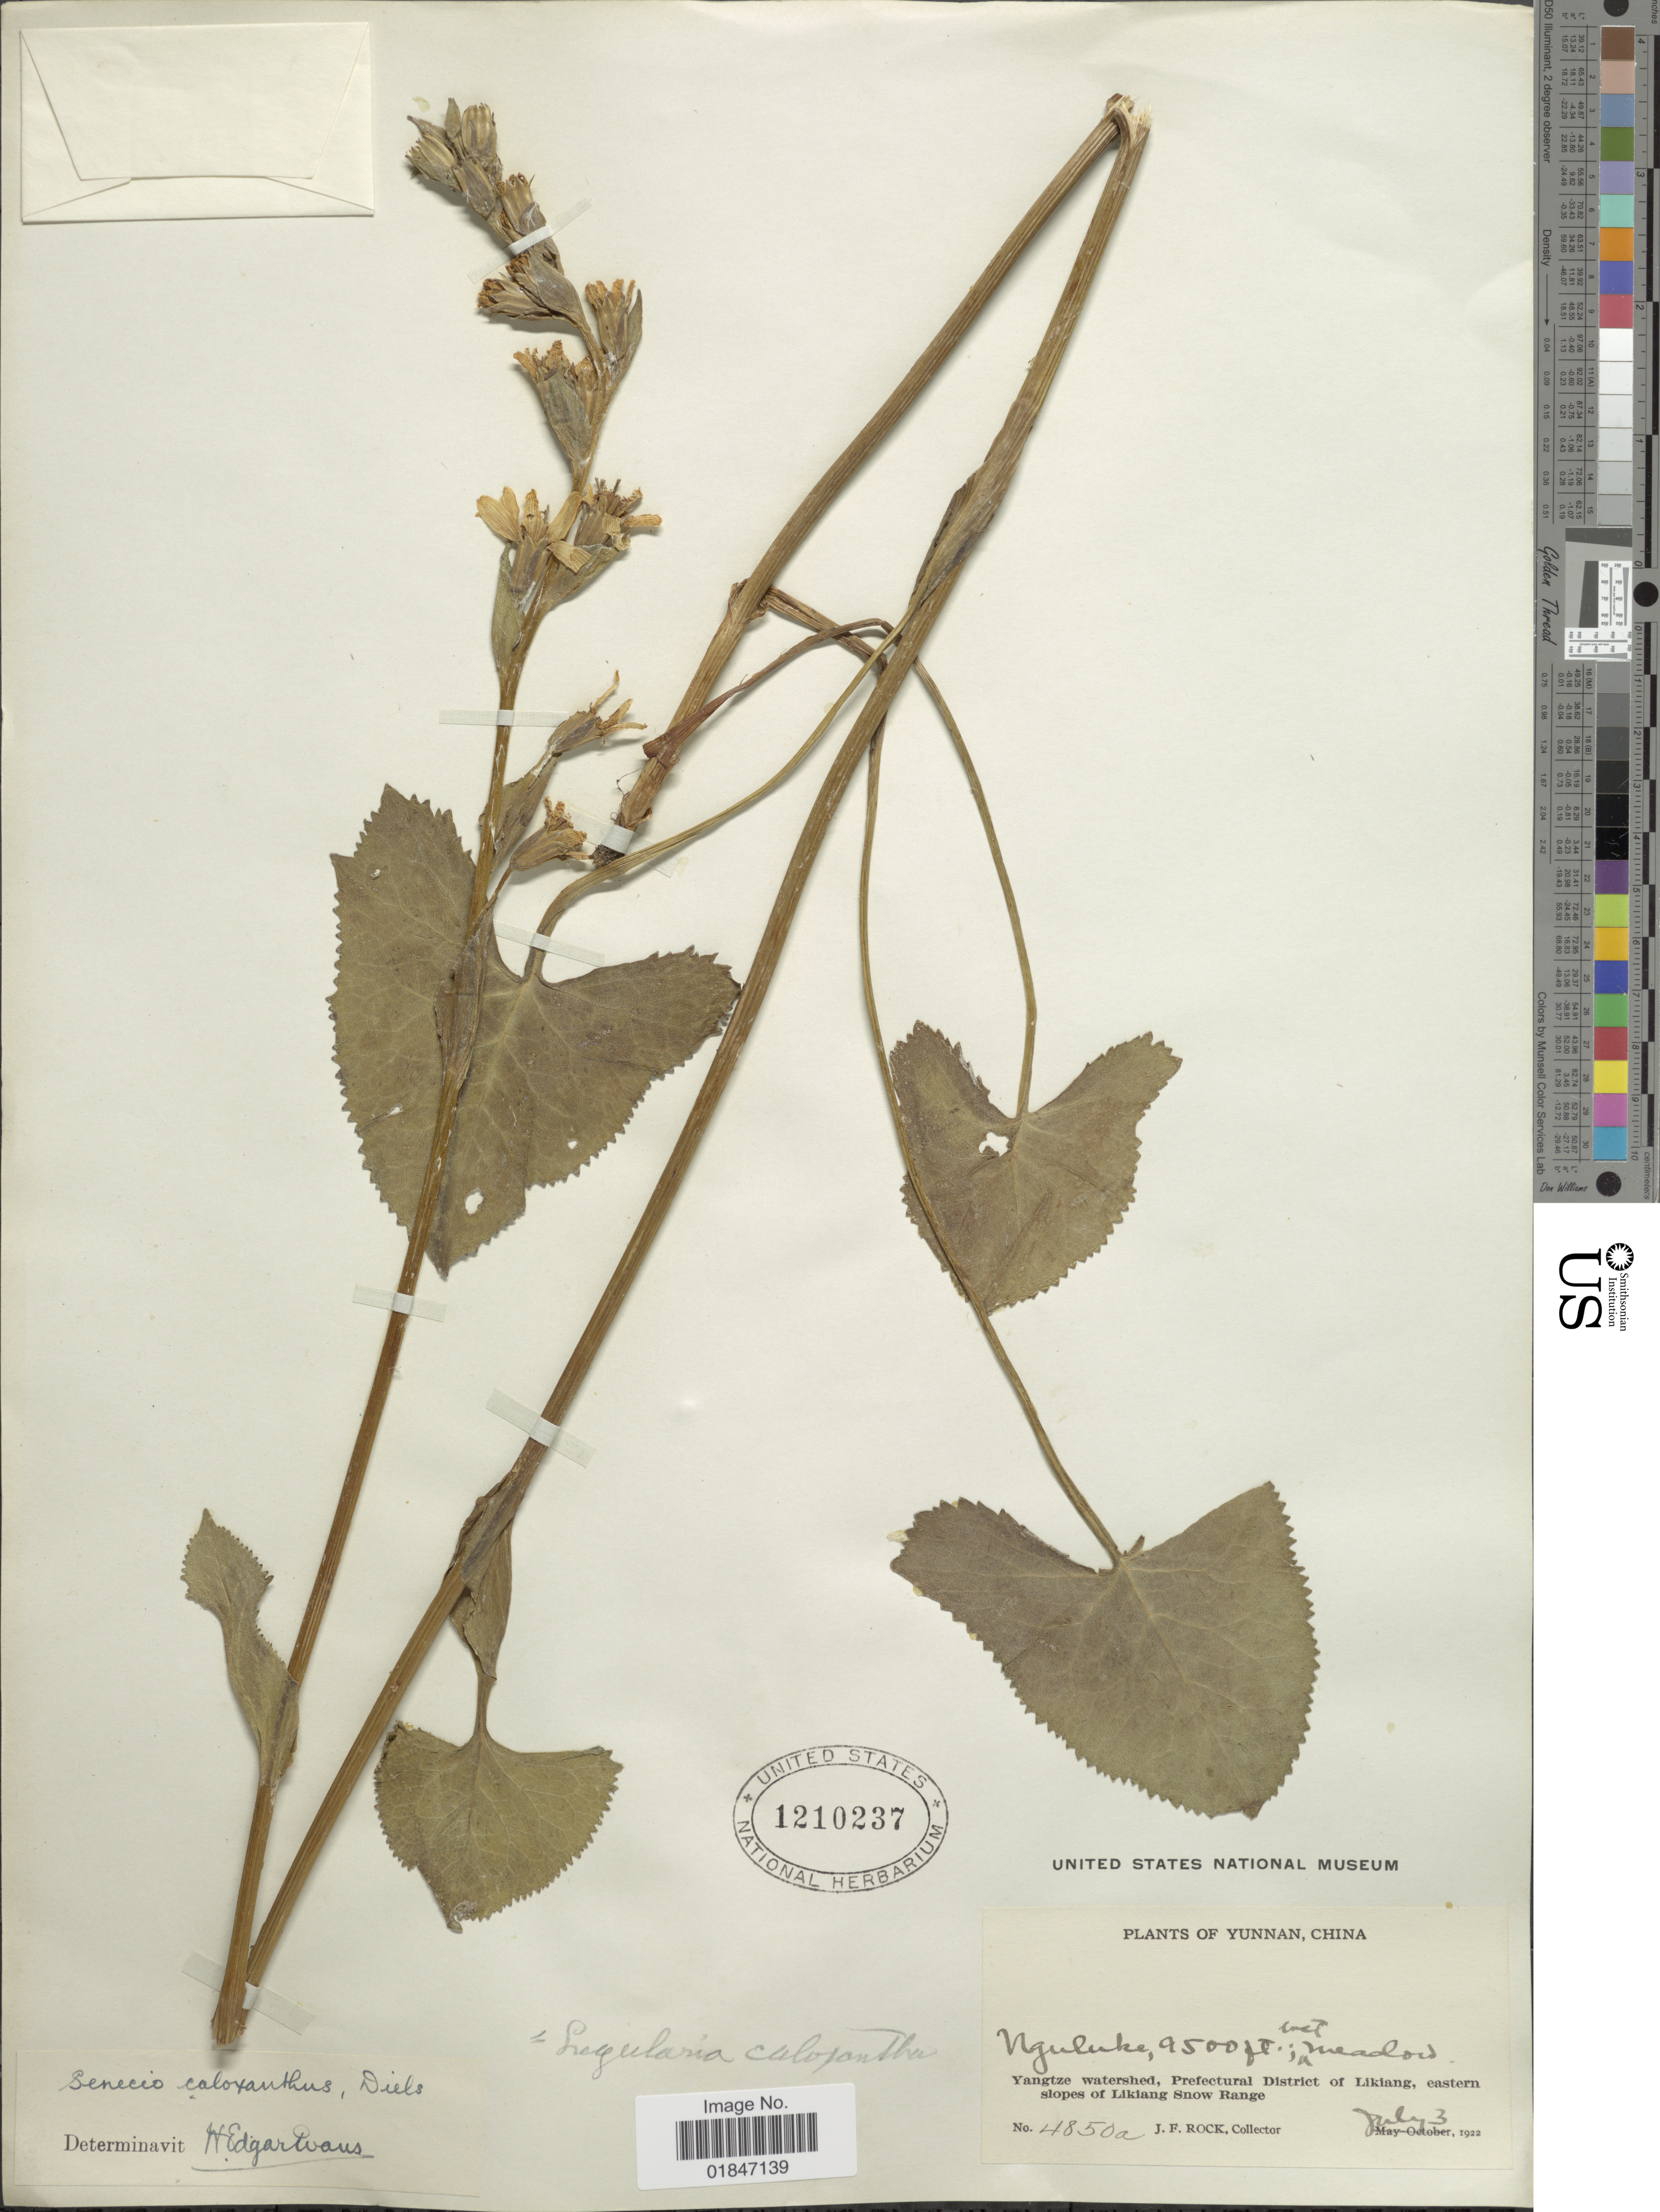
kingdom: Plantae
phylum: Tracheophyta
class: Magnoliopsida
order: Asterales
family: Asteraceae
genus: Ligularia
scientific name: Ligularia caloxantha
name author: (Diels) Hand.-Mazz.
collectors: J. Rock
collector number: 4850a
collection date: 1922-07-03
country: China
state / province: Yunnan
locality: Yunnan, China. Yangtze watershed, Prefectual District of Likiang, eastern slopes of Likiang Snow Range. Nguluke.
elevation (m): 2896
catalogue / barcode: US 1210237